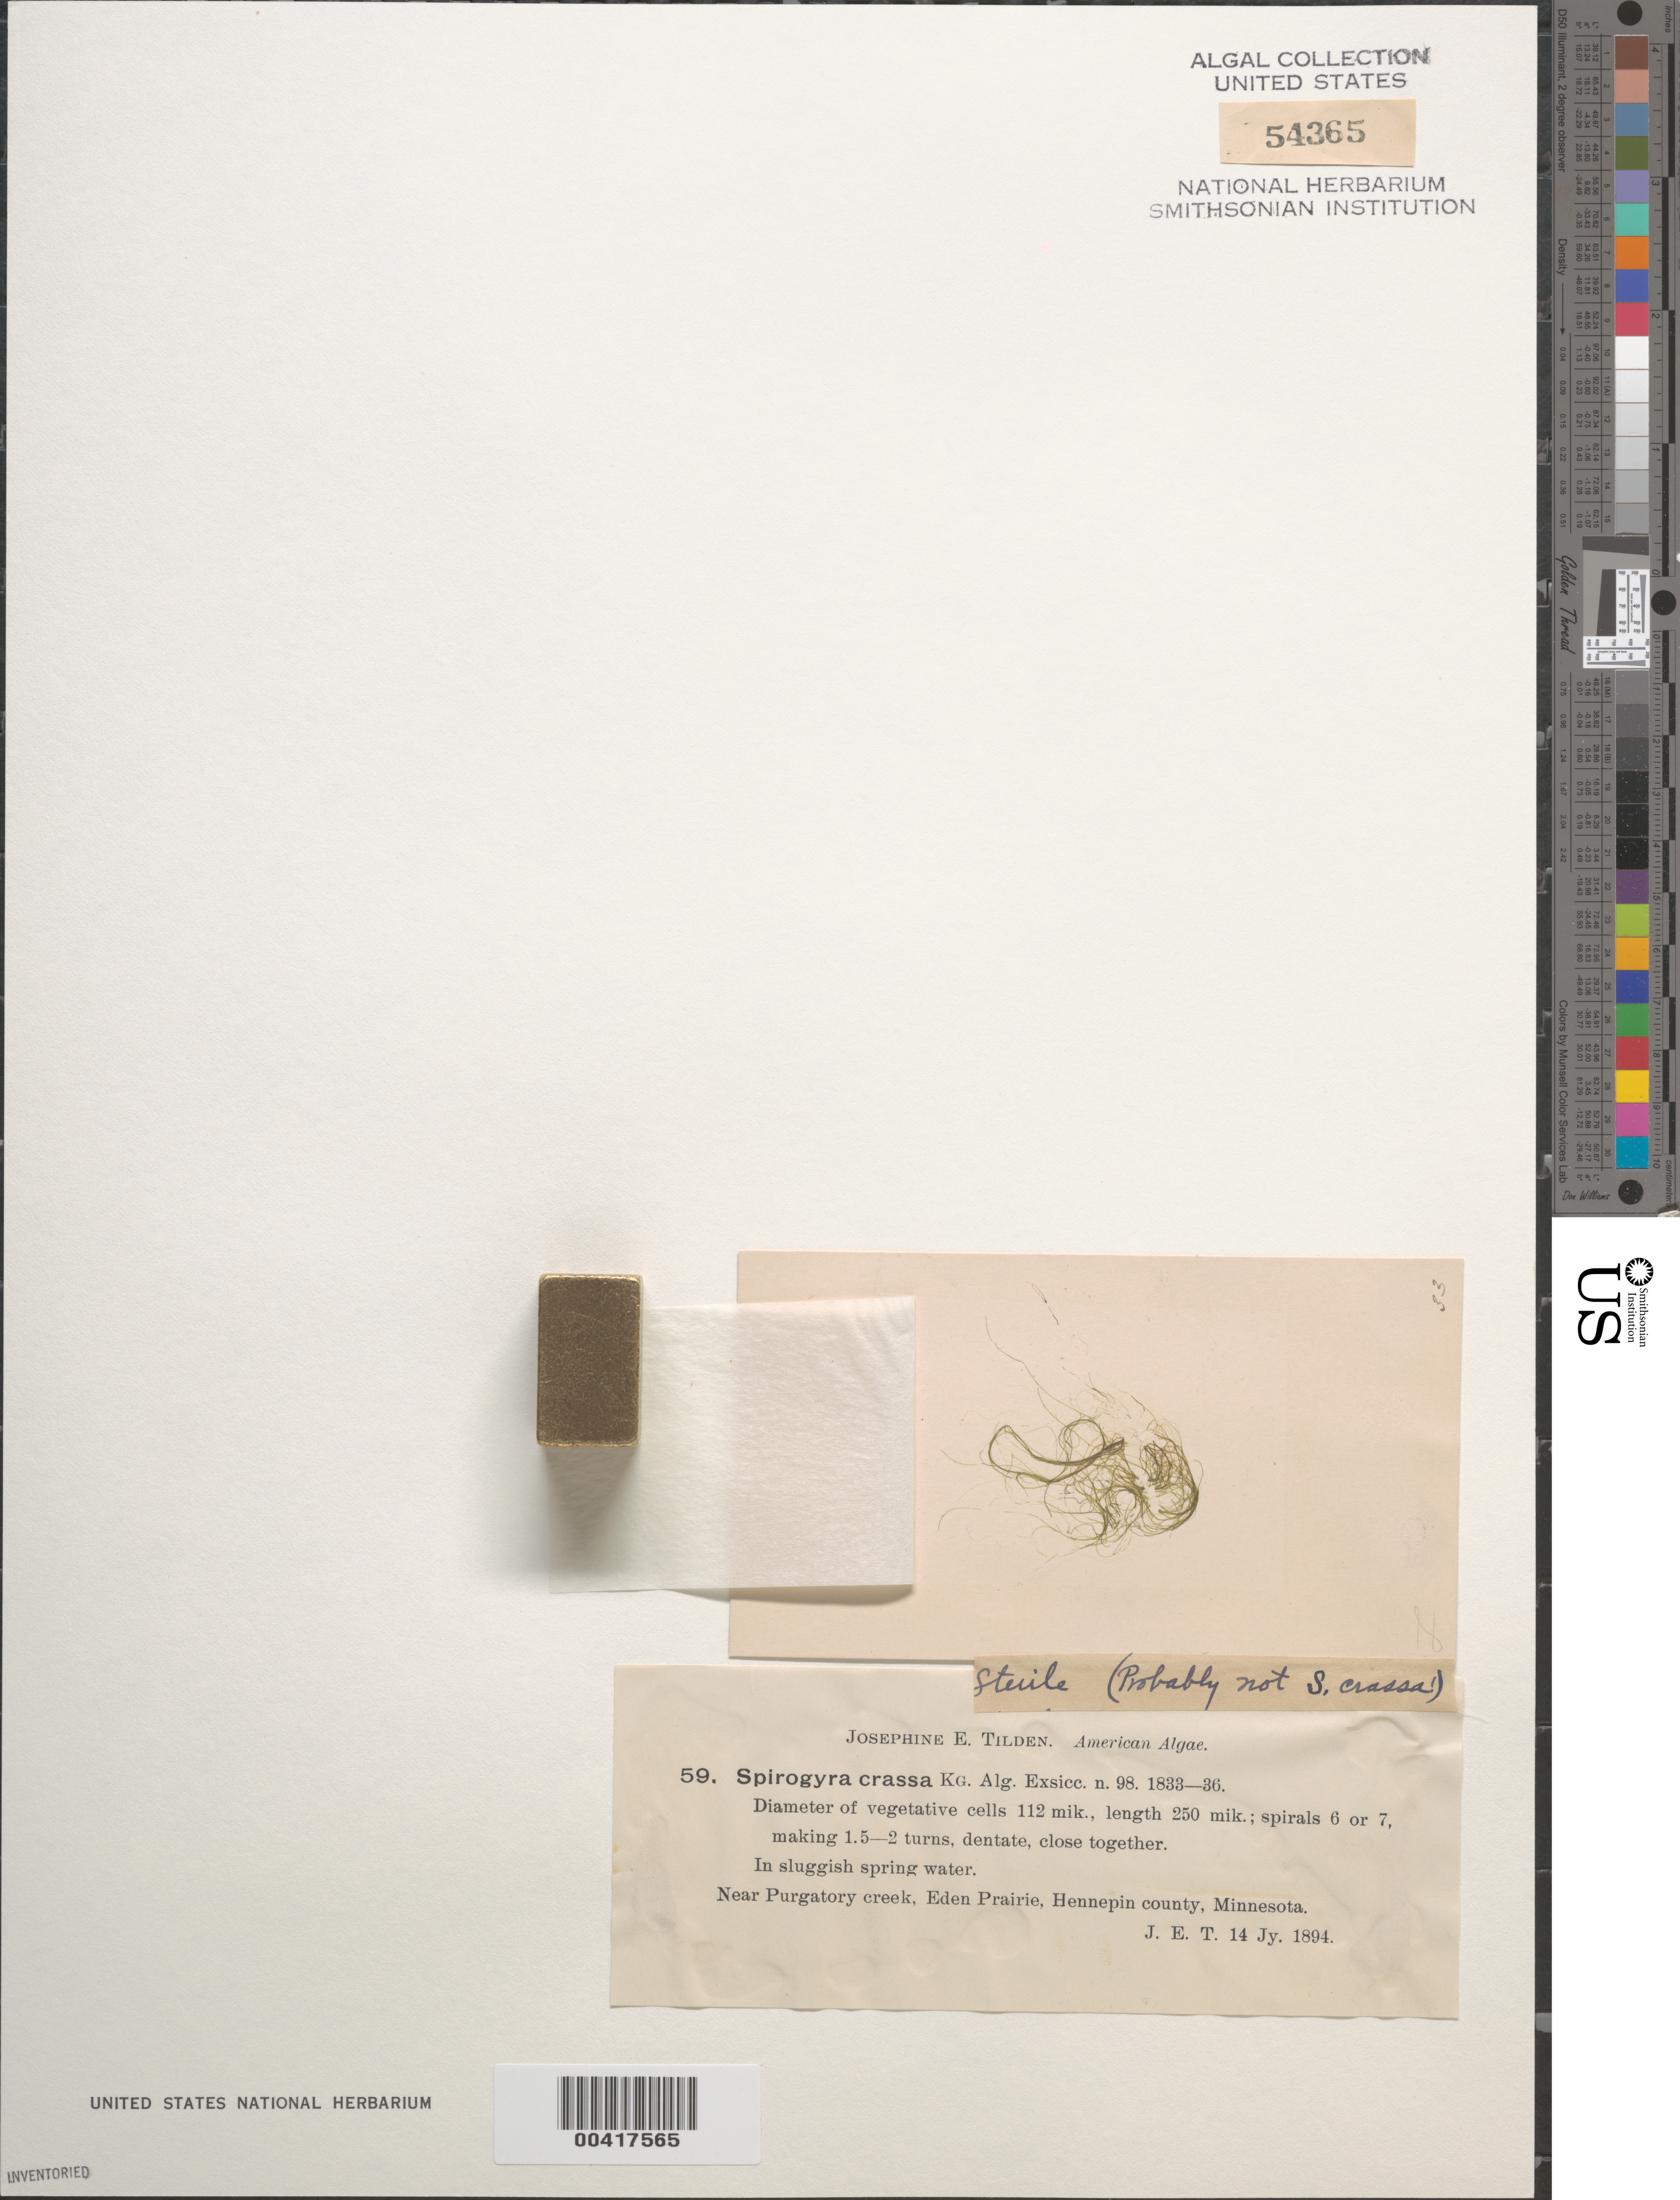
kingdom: Plantae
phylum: Charophyta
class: Zygnematophyceae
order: Zygnematales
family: Zygnemataceae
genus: Spirogyra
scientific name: Spirogyra crassa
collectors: J. E. Tilden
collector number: JET 59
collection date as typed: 14 Jul 1894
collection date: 1894-07-14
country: United States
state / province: Minnesota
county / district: Hennepin County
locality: Eden Prairie, near Purgatory Creek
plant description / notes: Tilden, American Algae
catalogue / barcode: US 54365